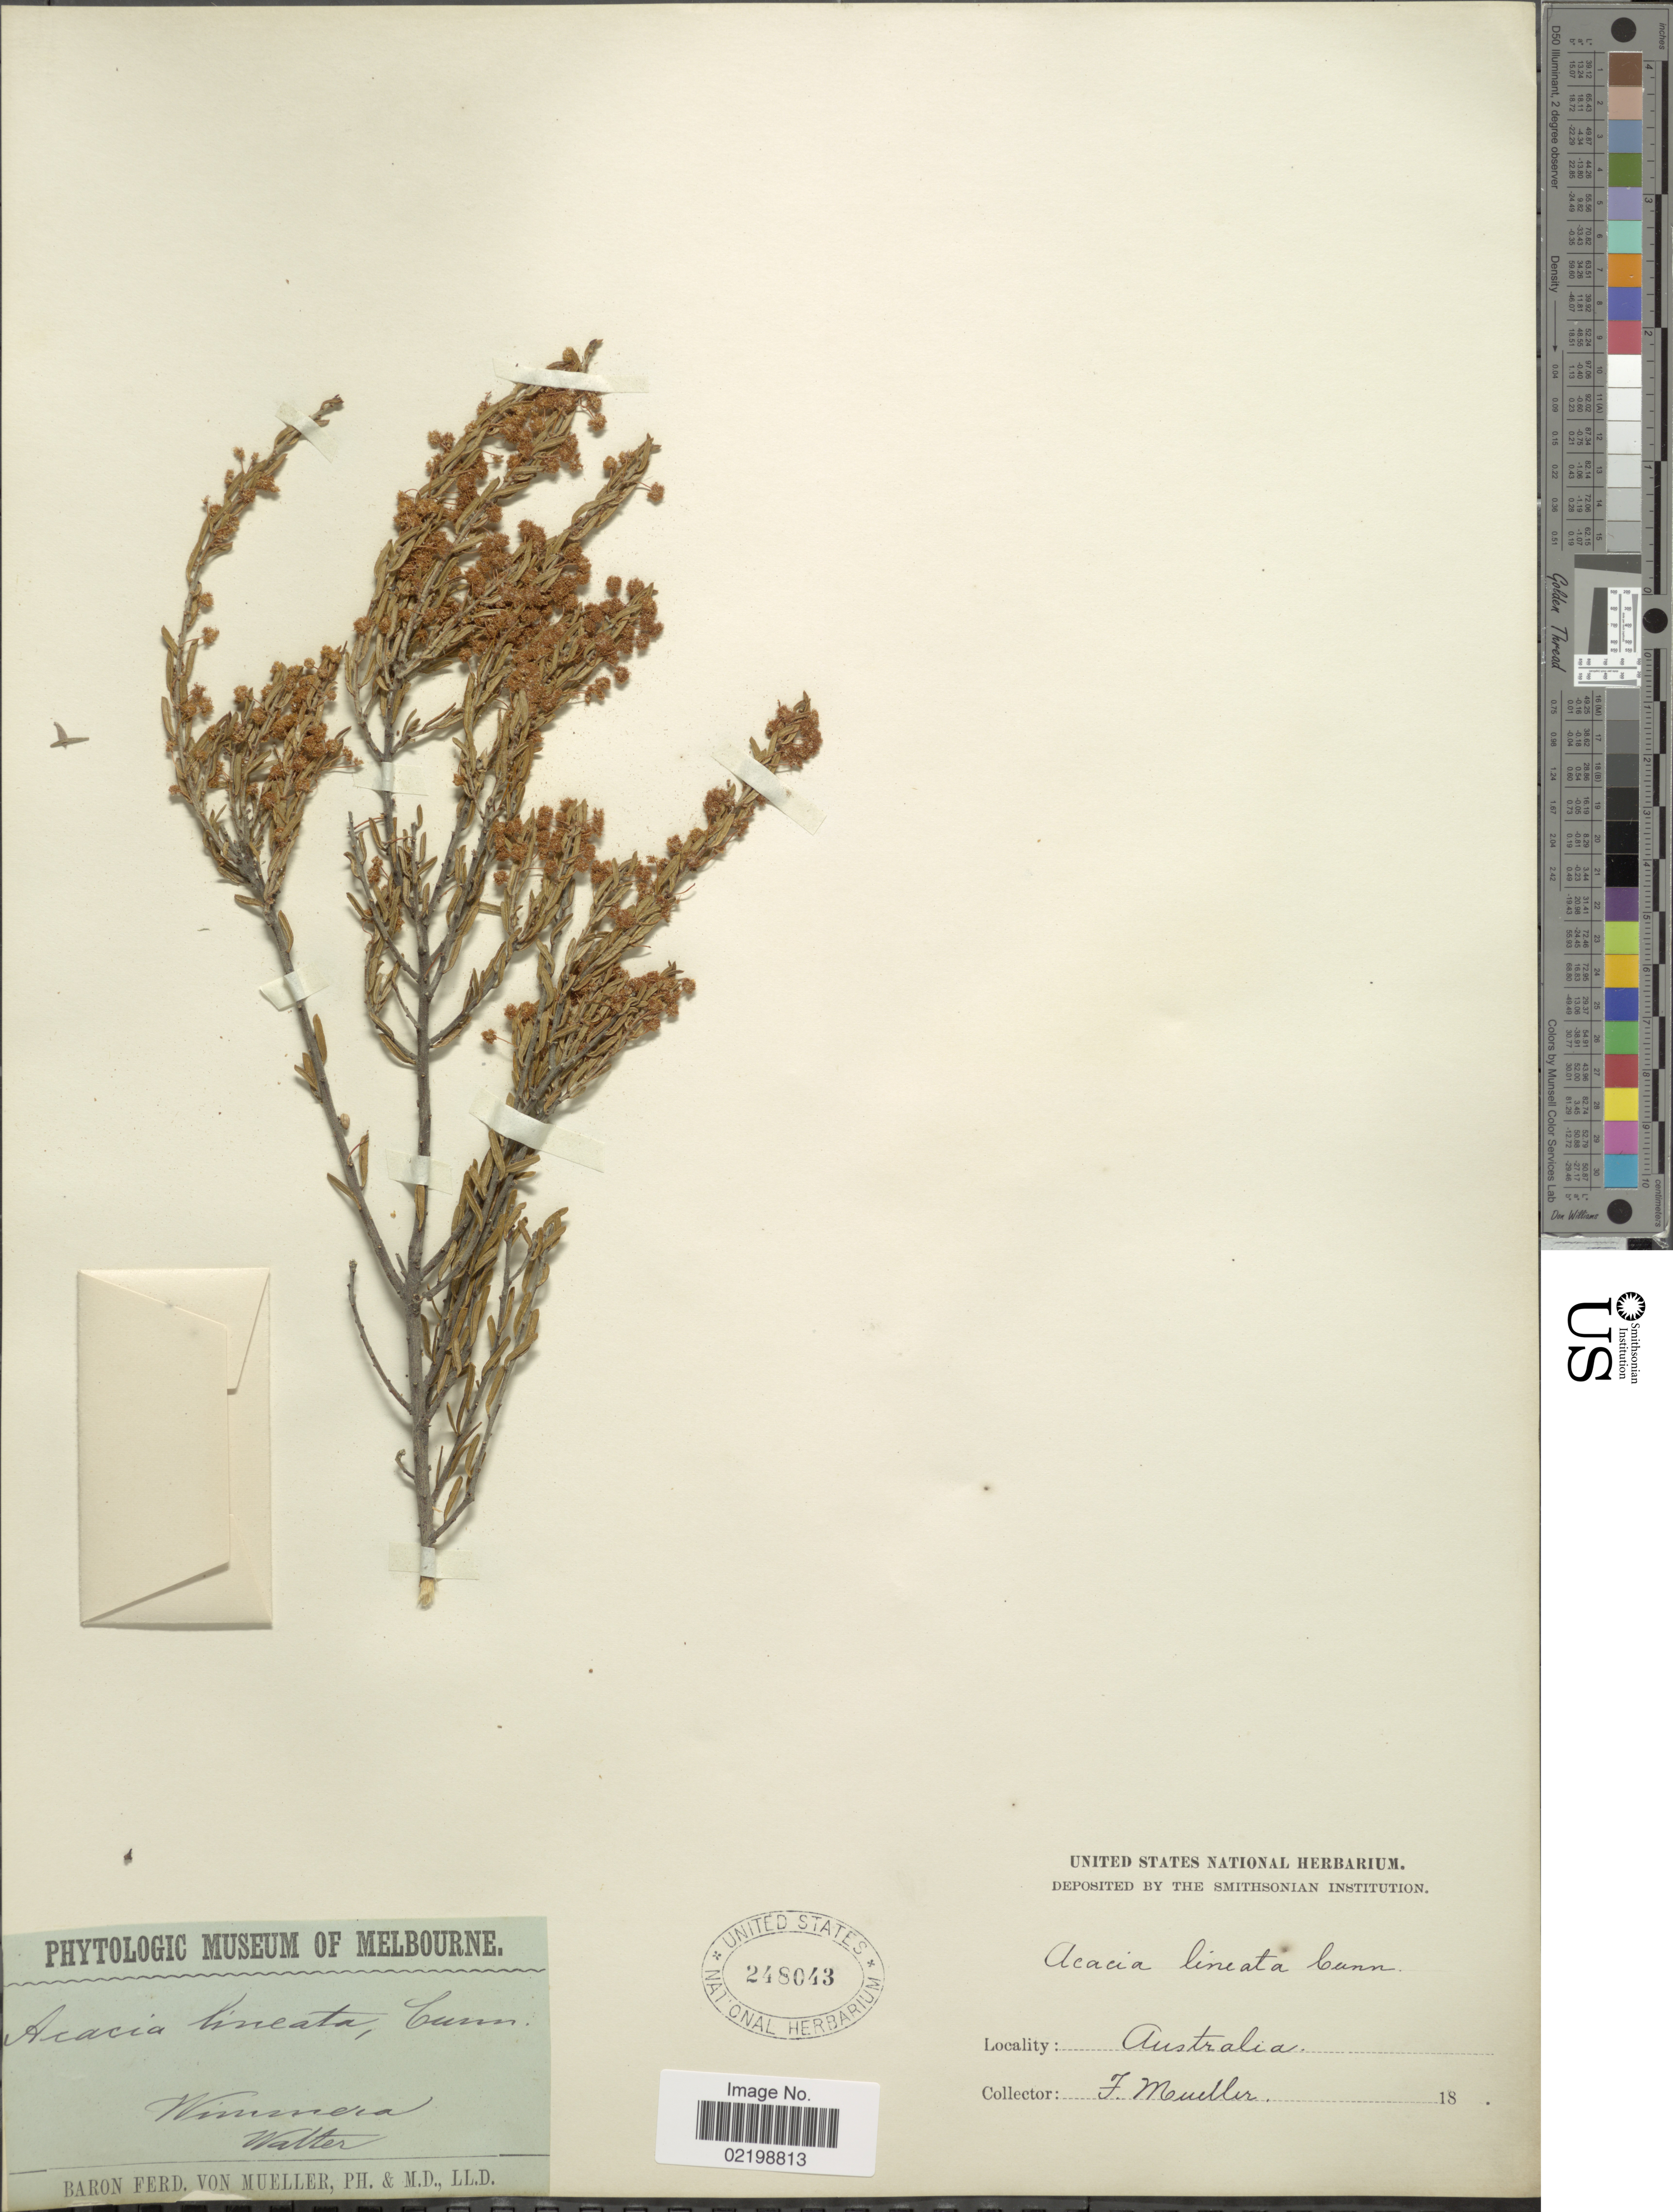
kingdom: Plantae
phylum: Tracheophyta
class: Magnoliopsida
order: Fabales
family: Fabaceae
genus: Acacia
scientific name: Acacia lineata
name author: G. Don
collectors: F. Mueller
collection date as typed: Transcribed d/m/y: //18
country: Australia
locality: Wimmera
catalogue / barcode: US 248043